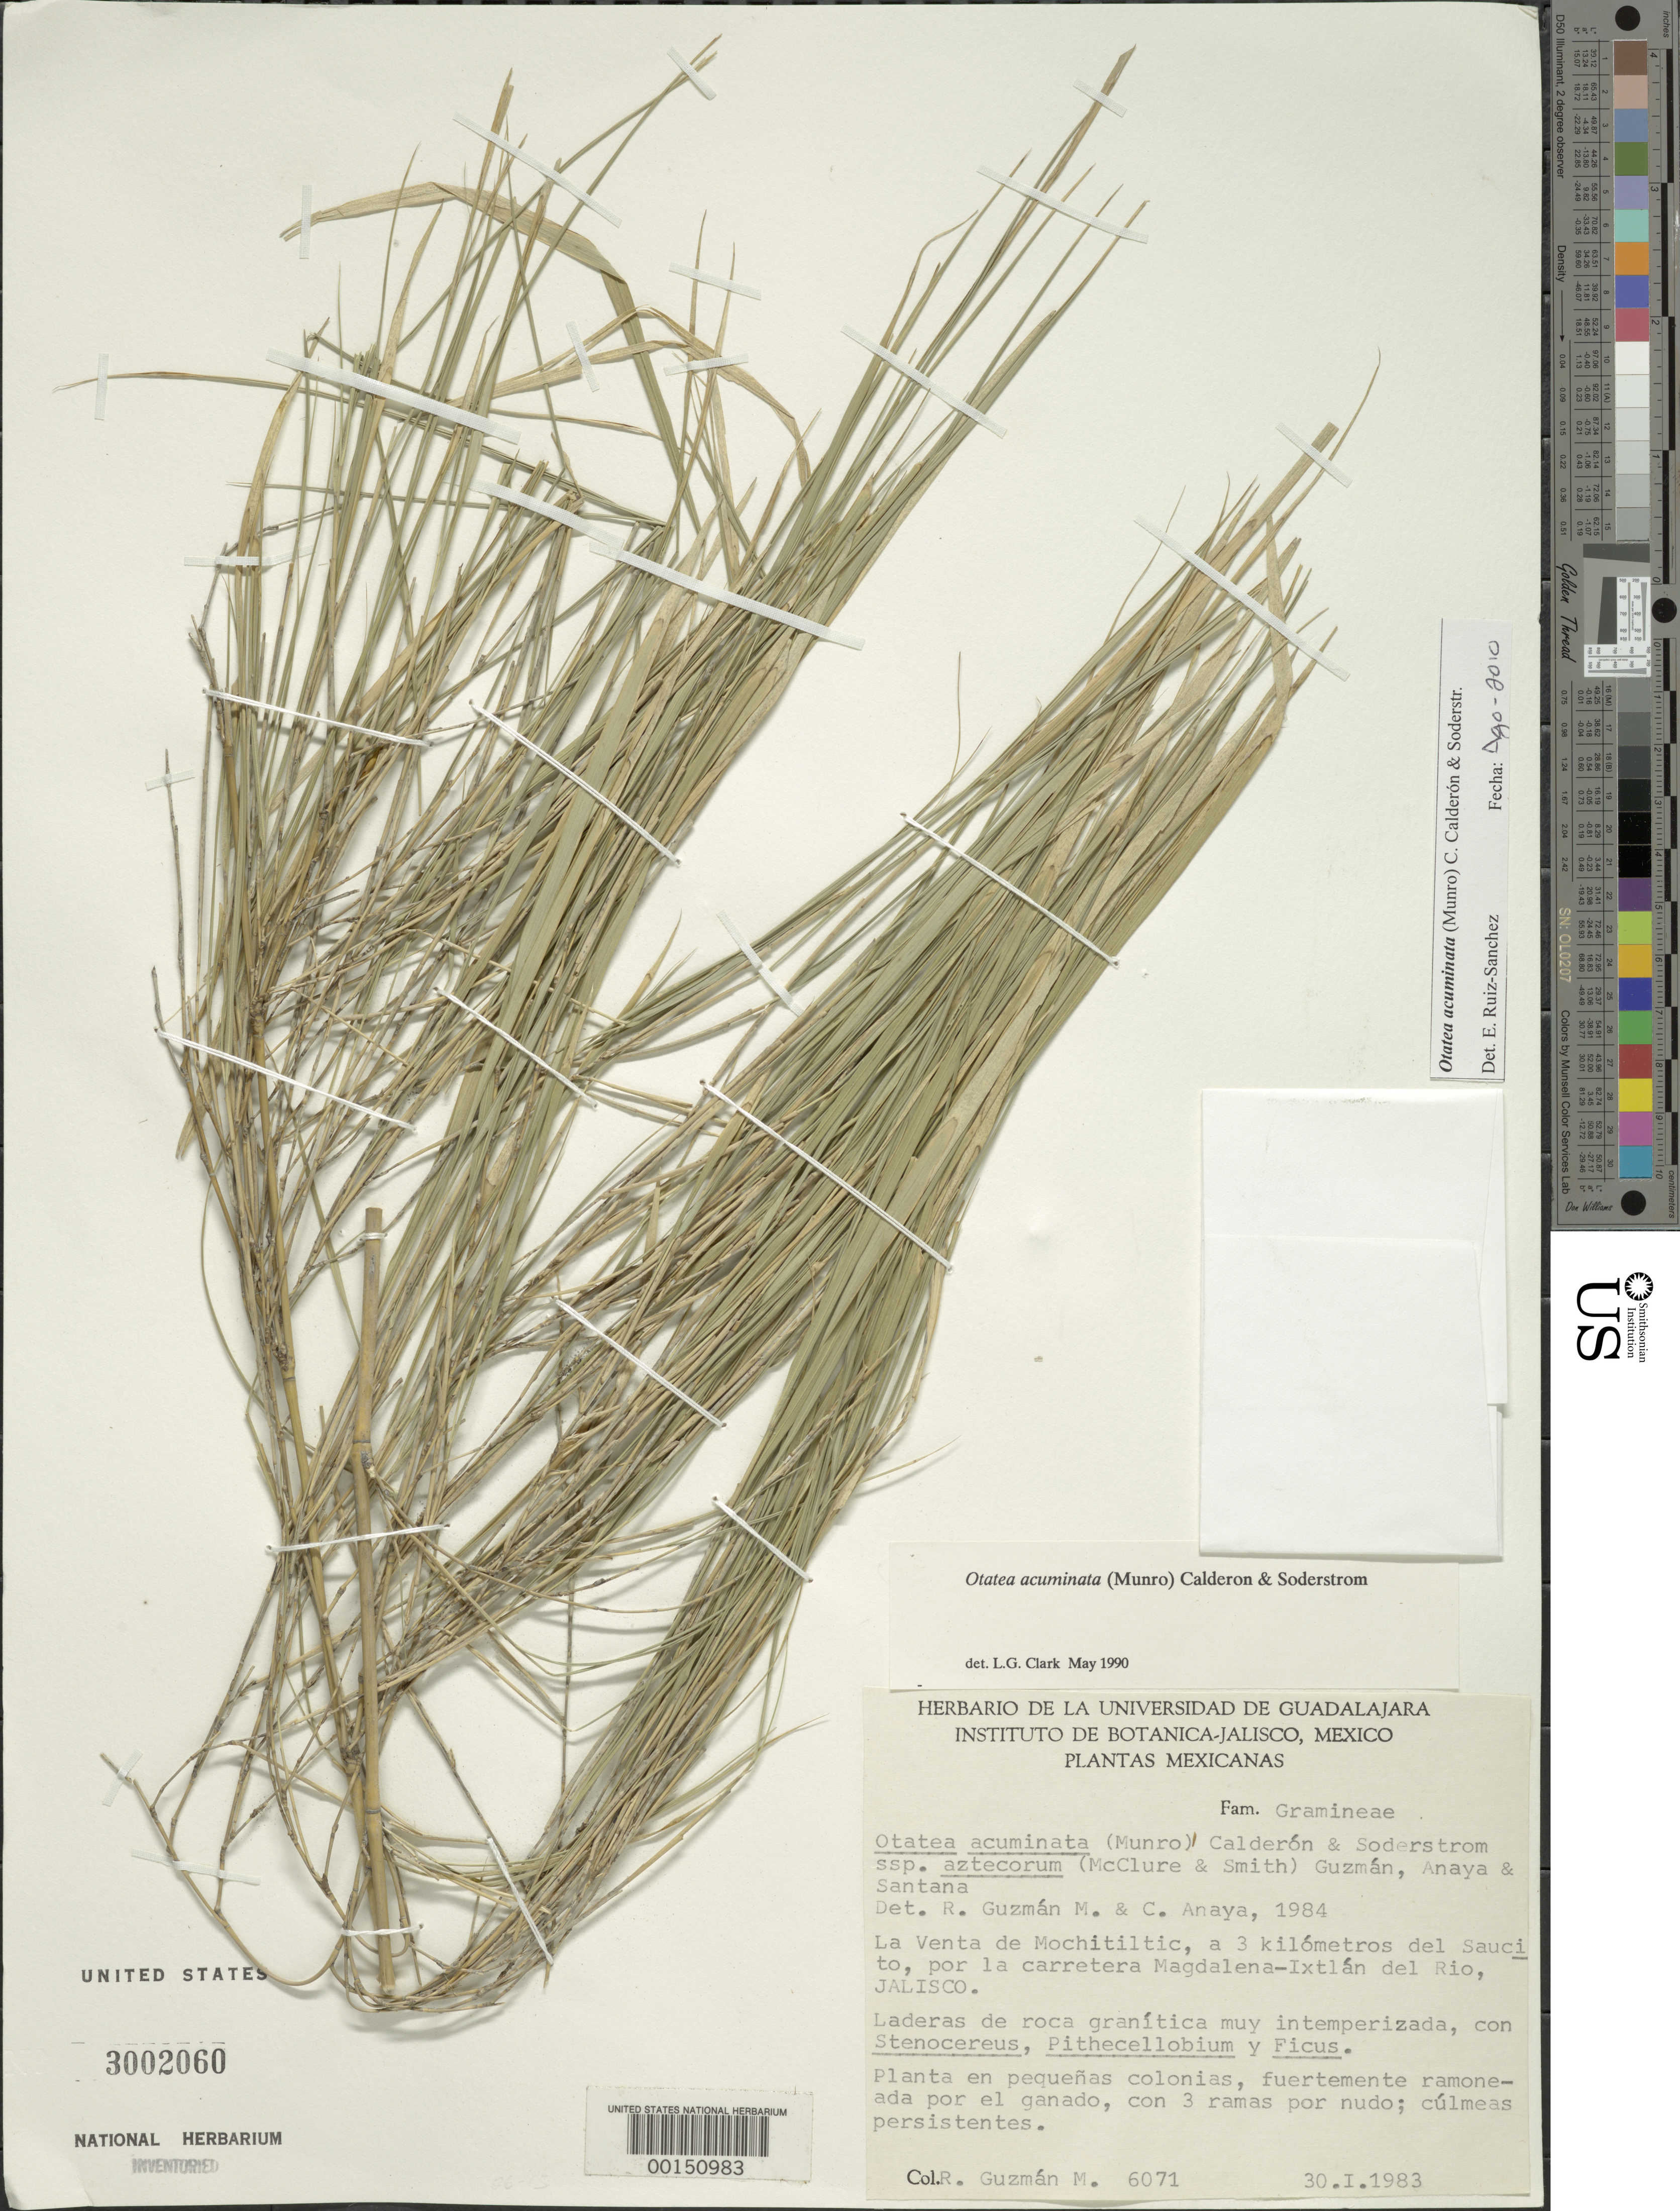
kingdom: Plantae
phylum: Tracheophyta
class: Liliopsida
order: Poales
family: Poaceae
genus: Otatea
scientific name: Otatea acuminata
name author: (Munro) C. E. Calderón & Soderstr.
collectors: R. Guzman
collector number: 6071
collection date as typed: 30 Jan 1983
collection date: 1983-01-30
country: Mexico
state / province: Jalisco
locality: La Venta de Mochitiltic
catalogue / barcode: US 3002060